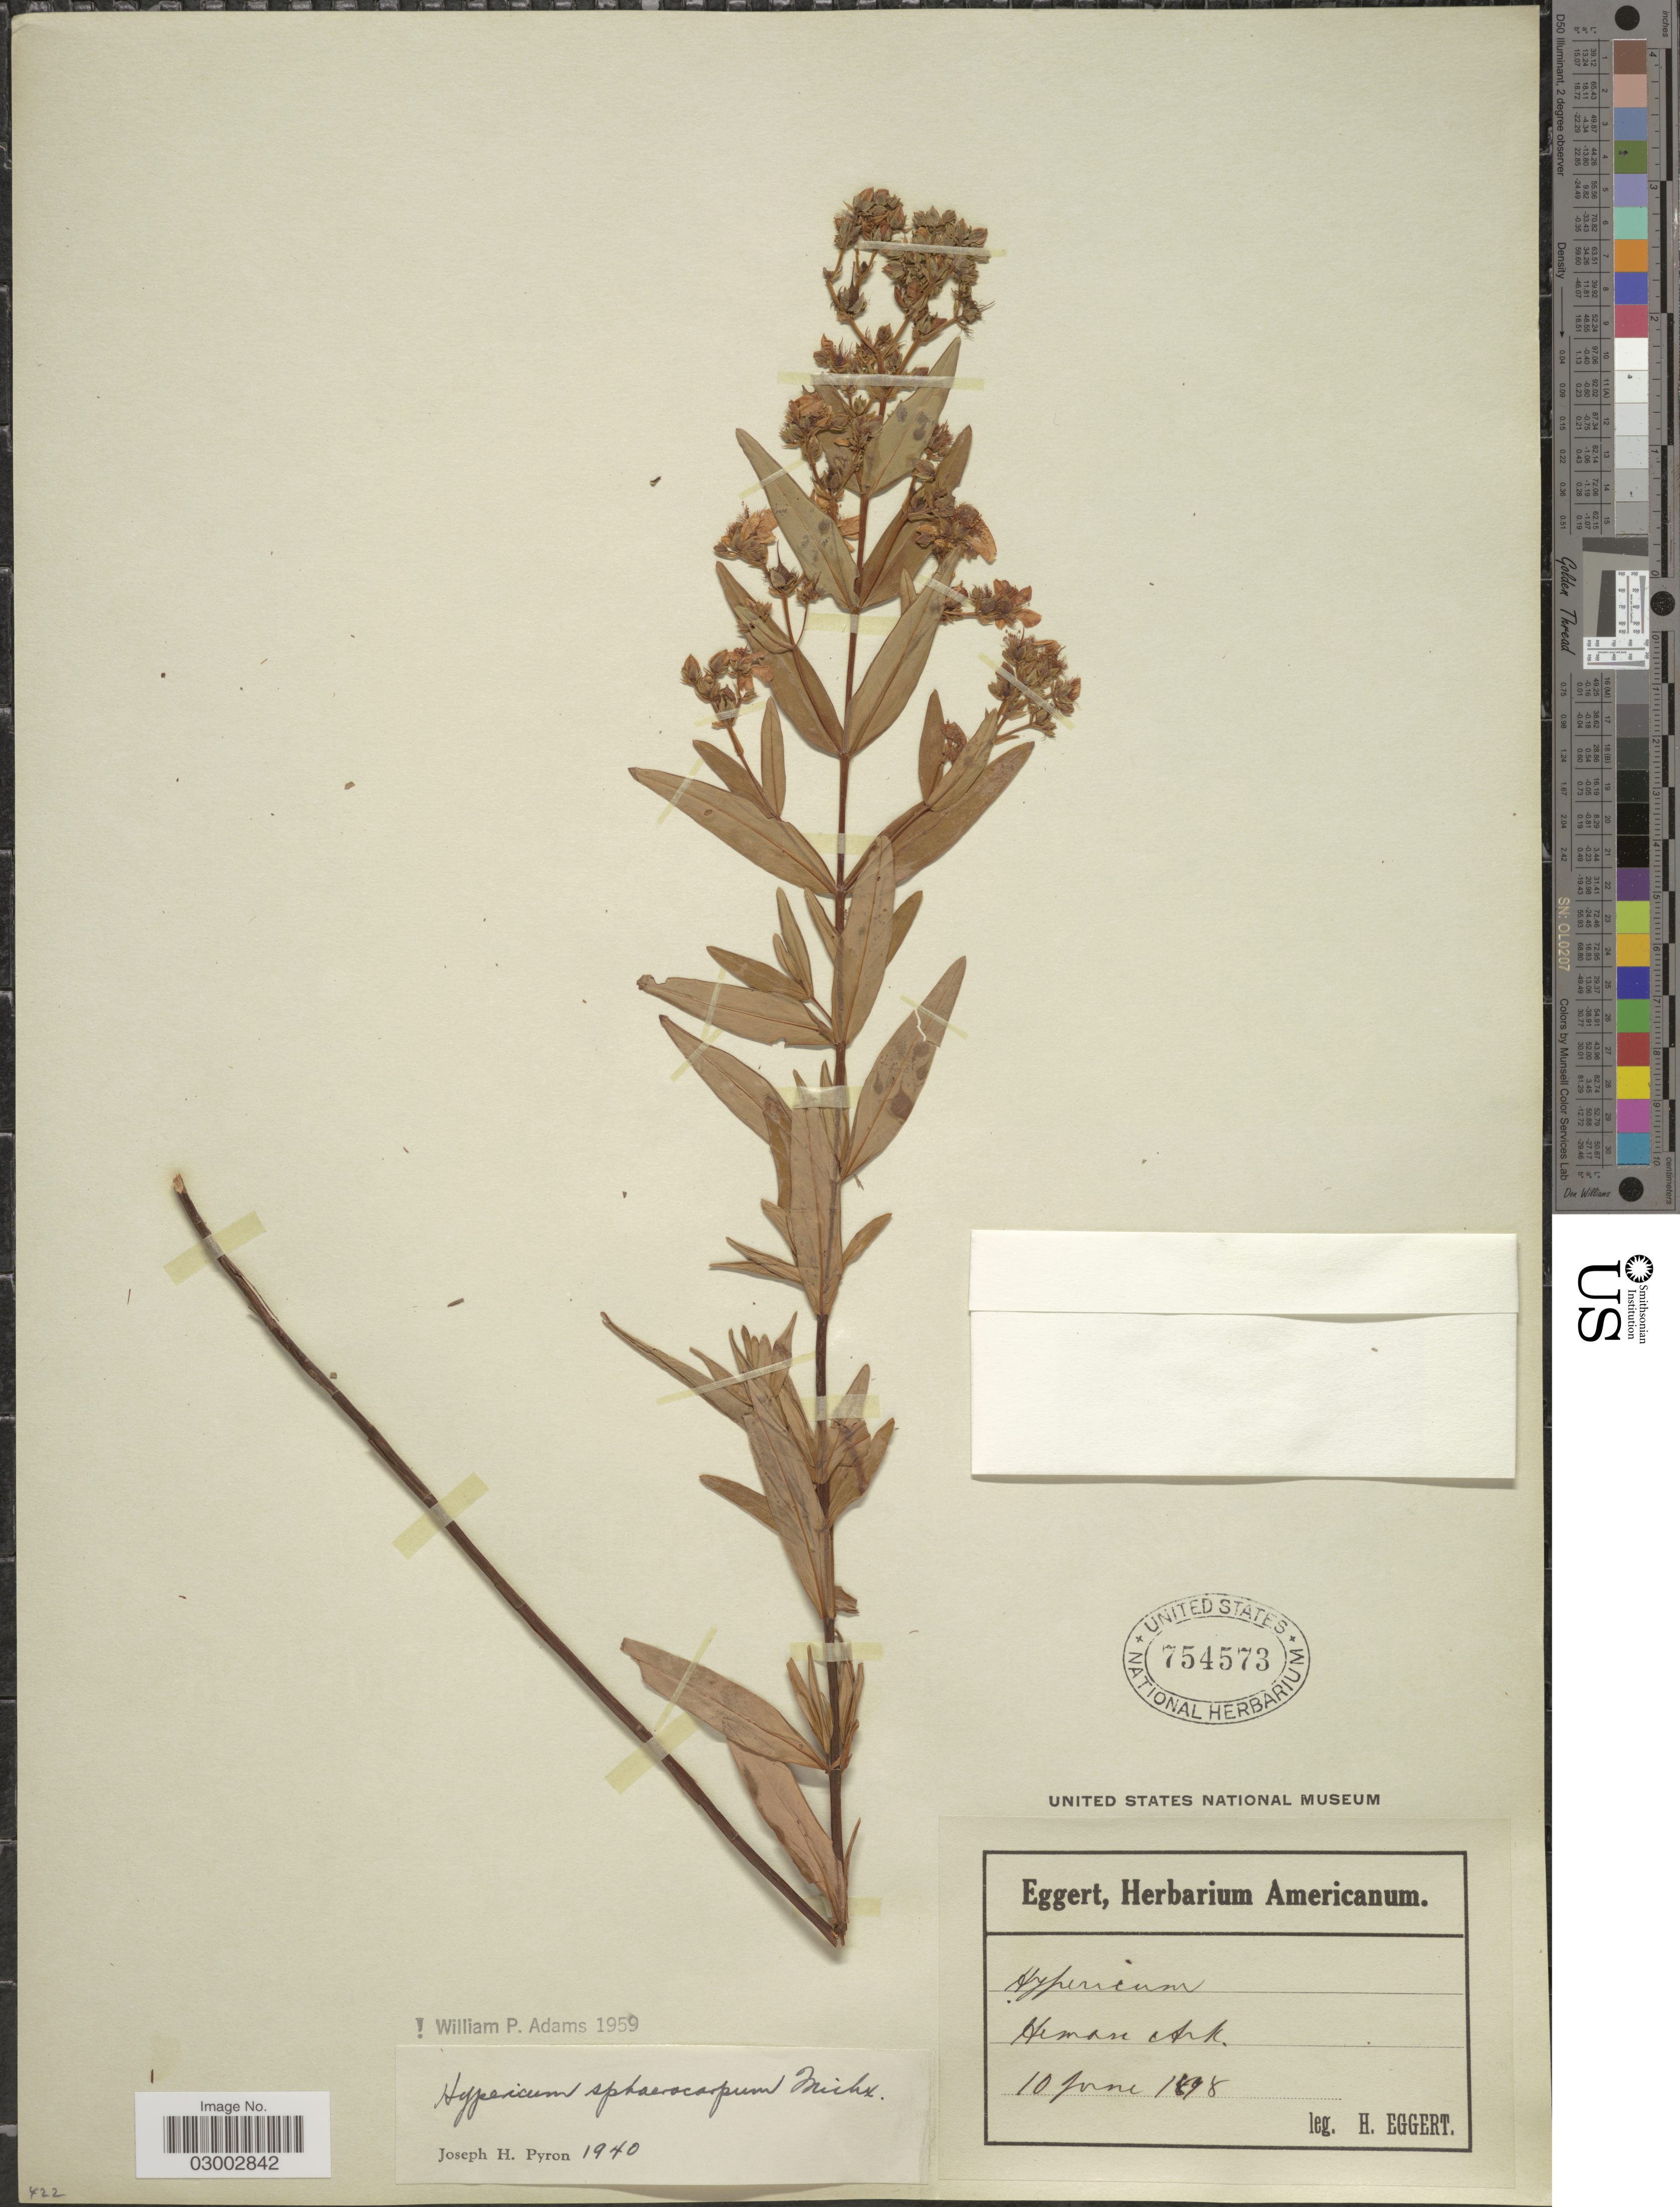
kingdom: Plantae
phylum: Tracheophyta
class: Magnoliopsida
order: Malpighiales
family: Hypericaceae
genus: Hypericum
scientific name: Hypericum sphaerocarpum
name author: Michx.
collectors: H. Eggert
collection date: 1898-06-10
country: United States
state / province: Arkansas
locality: Herman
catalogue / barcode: US 754573